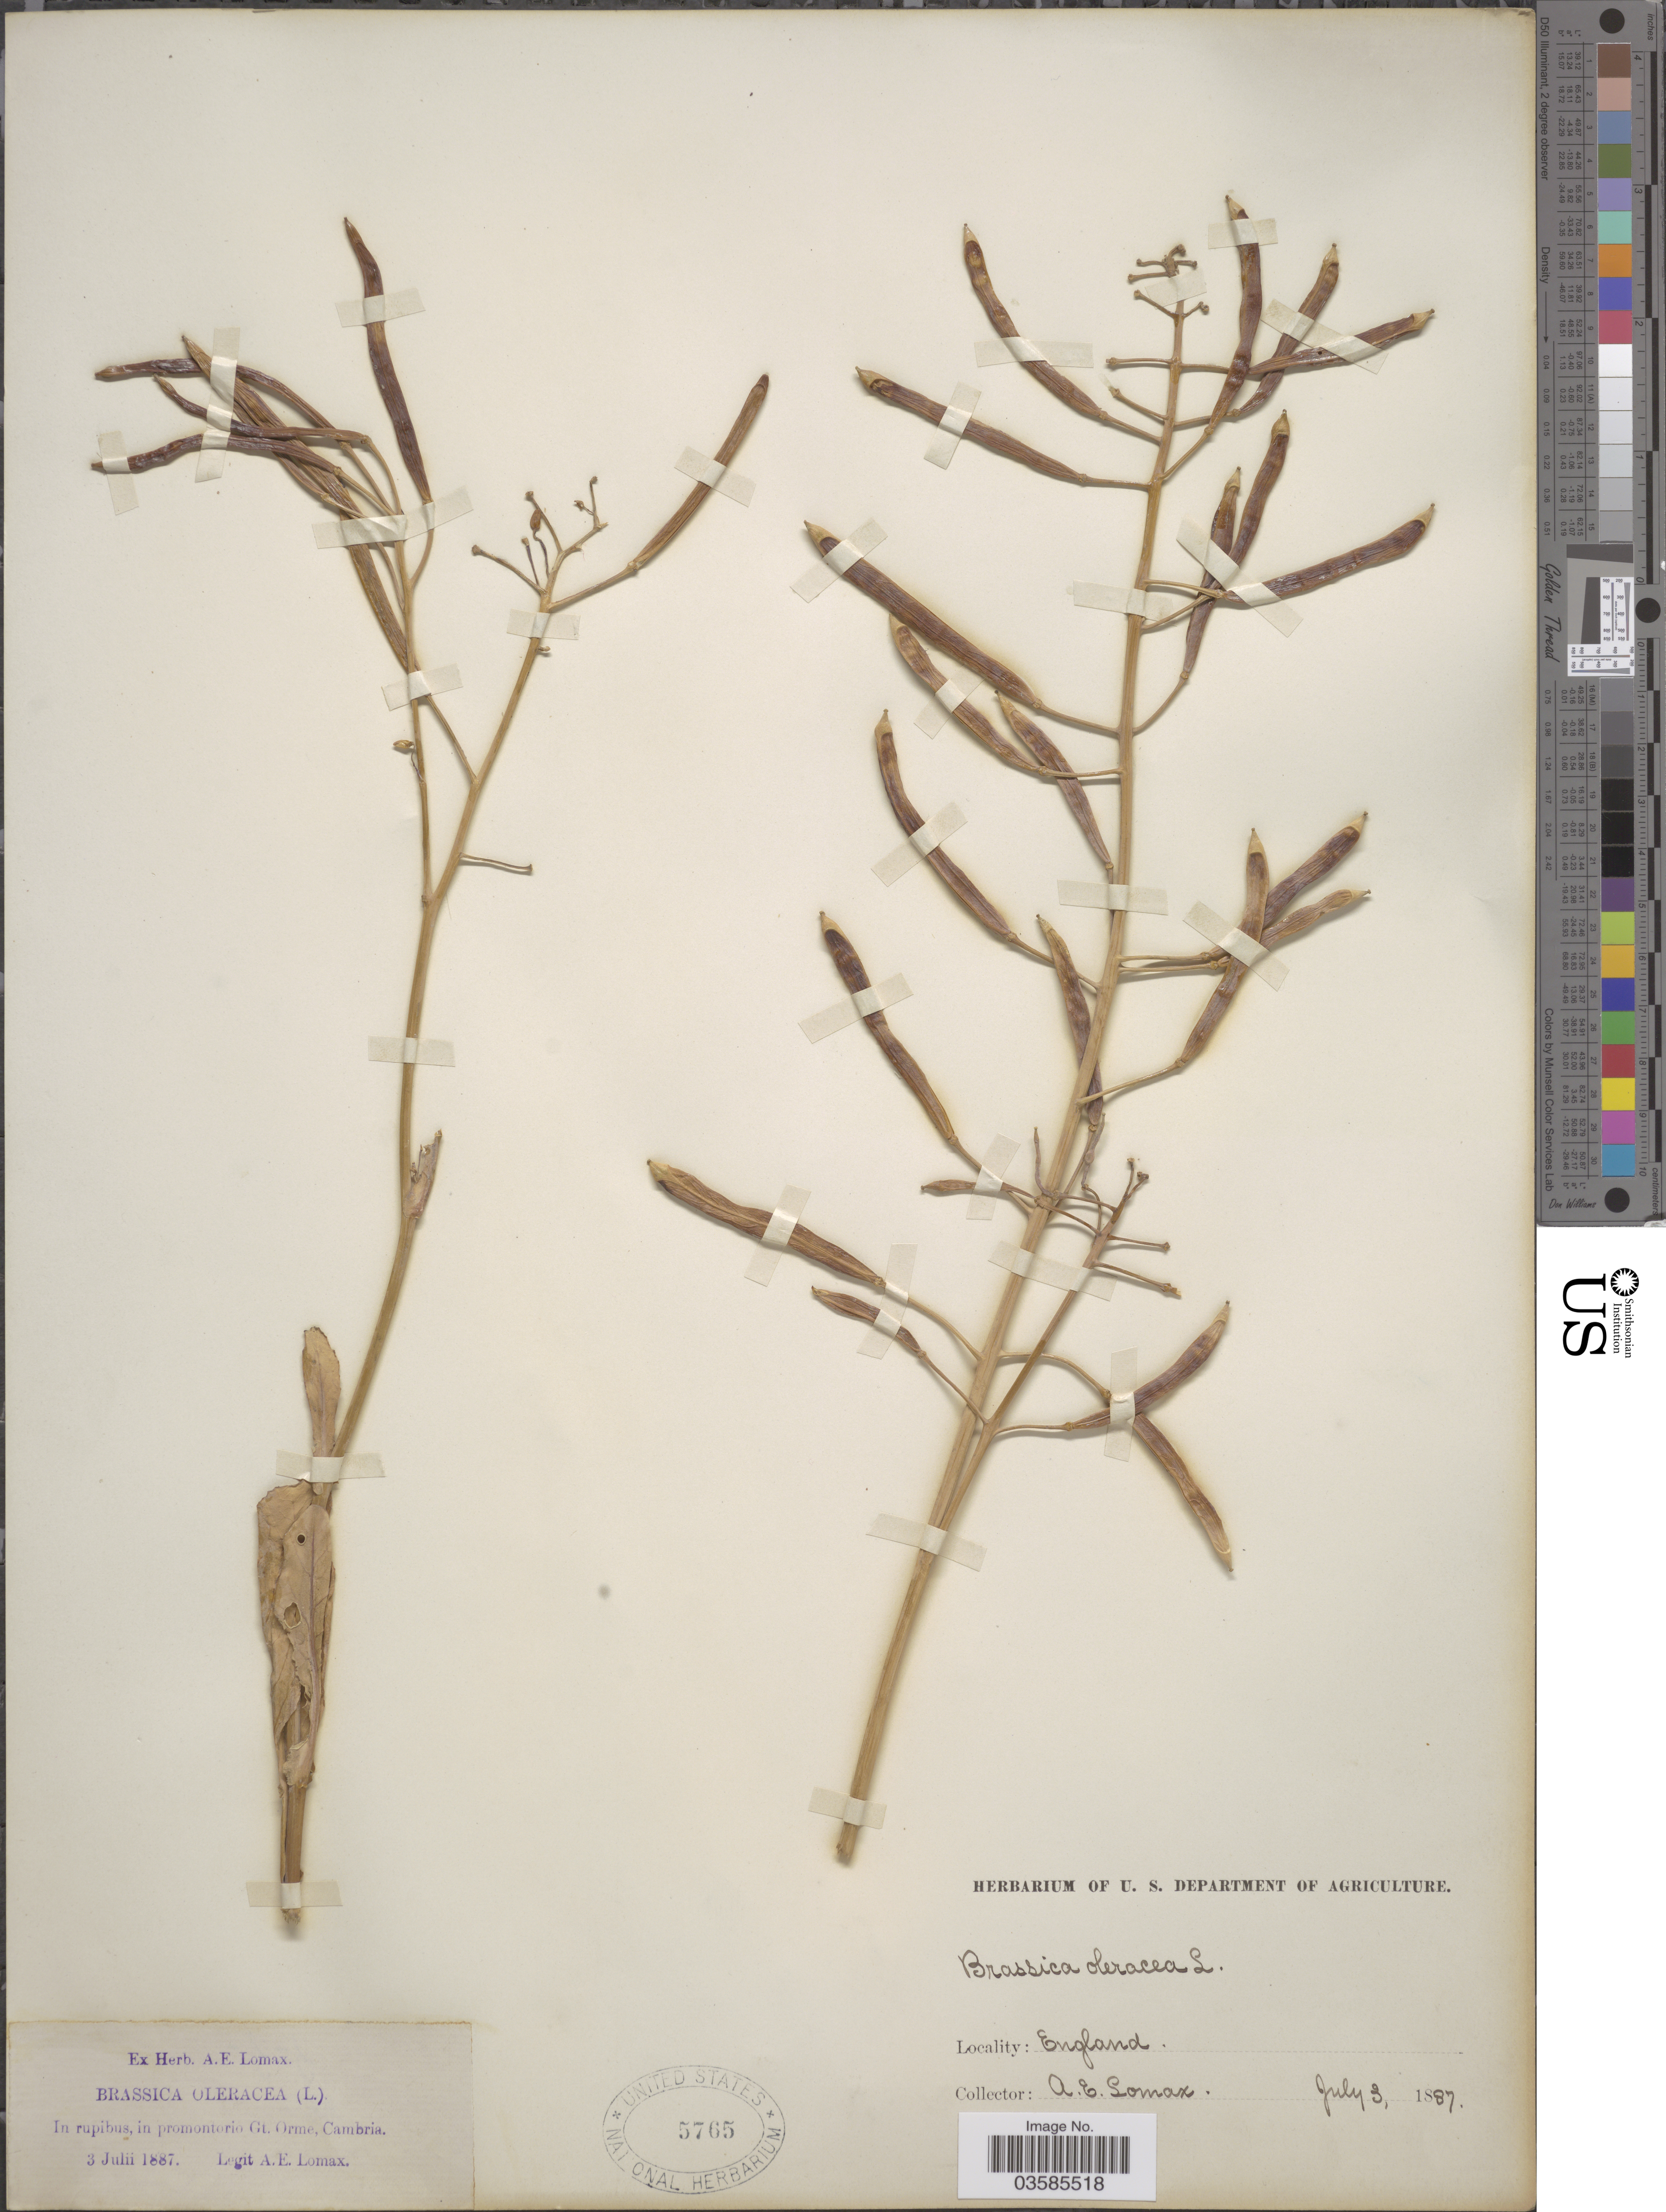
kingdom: Plantae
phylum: Tracheophyta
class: Magnoliopsida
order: Brassicales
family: Brassicaceae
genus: Brassica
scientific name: Brassica oleracea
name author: L.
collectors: A. Lomax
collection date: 1887-07-03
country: United Kingdom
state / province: England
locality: In rupibus, in promontorio Gt. Orme, Cambria.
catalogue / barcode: US 5765